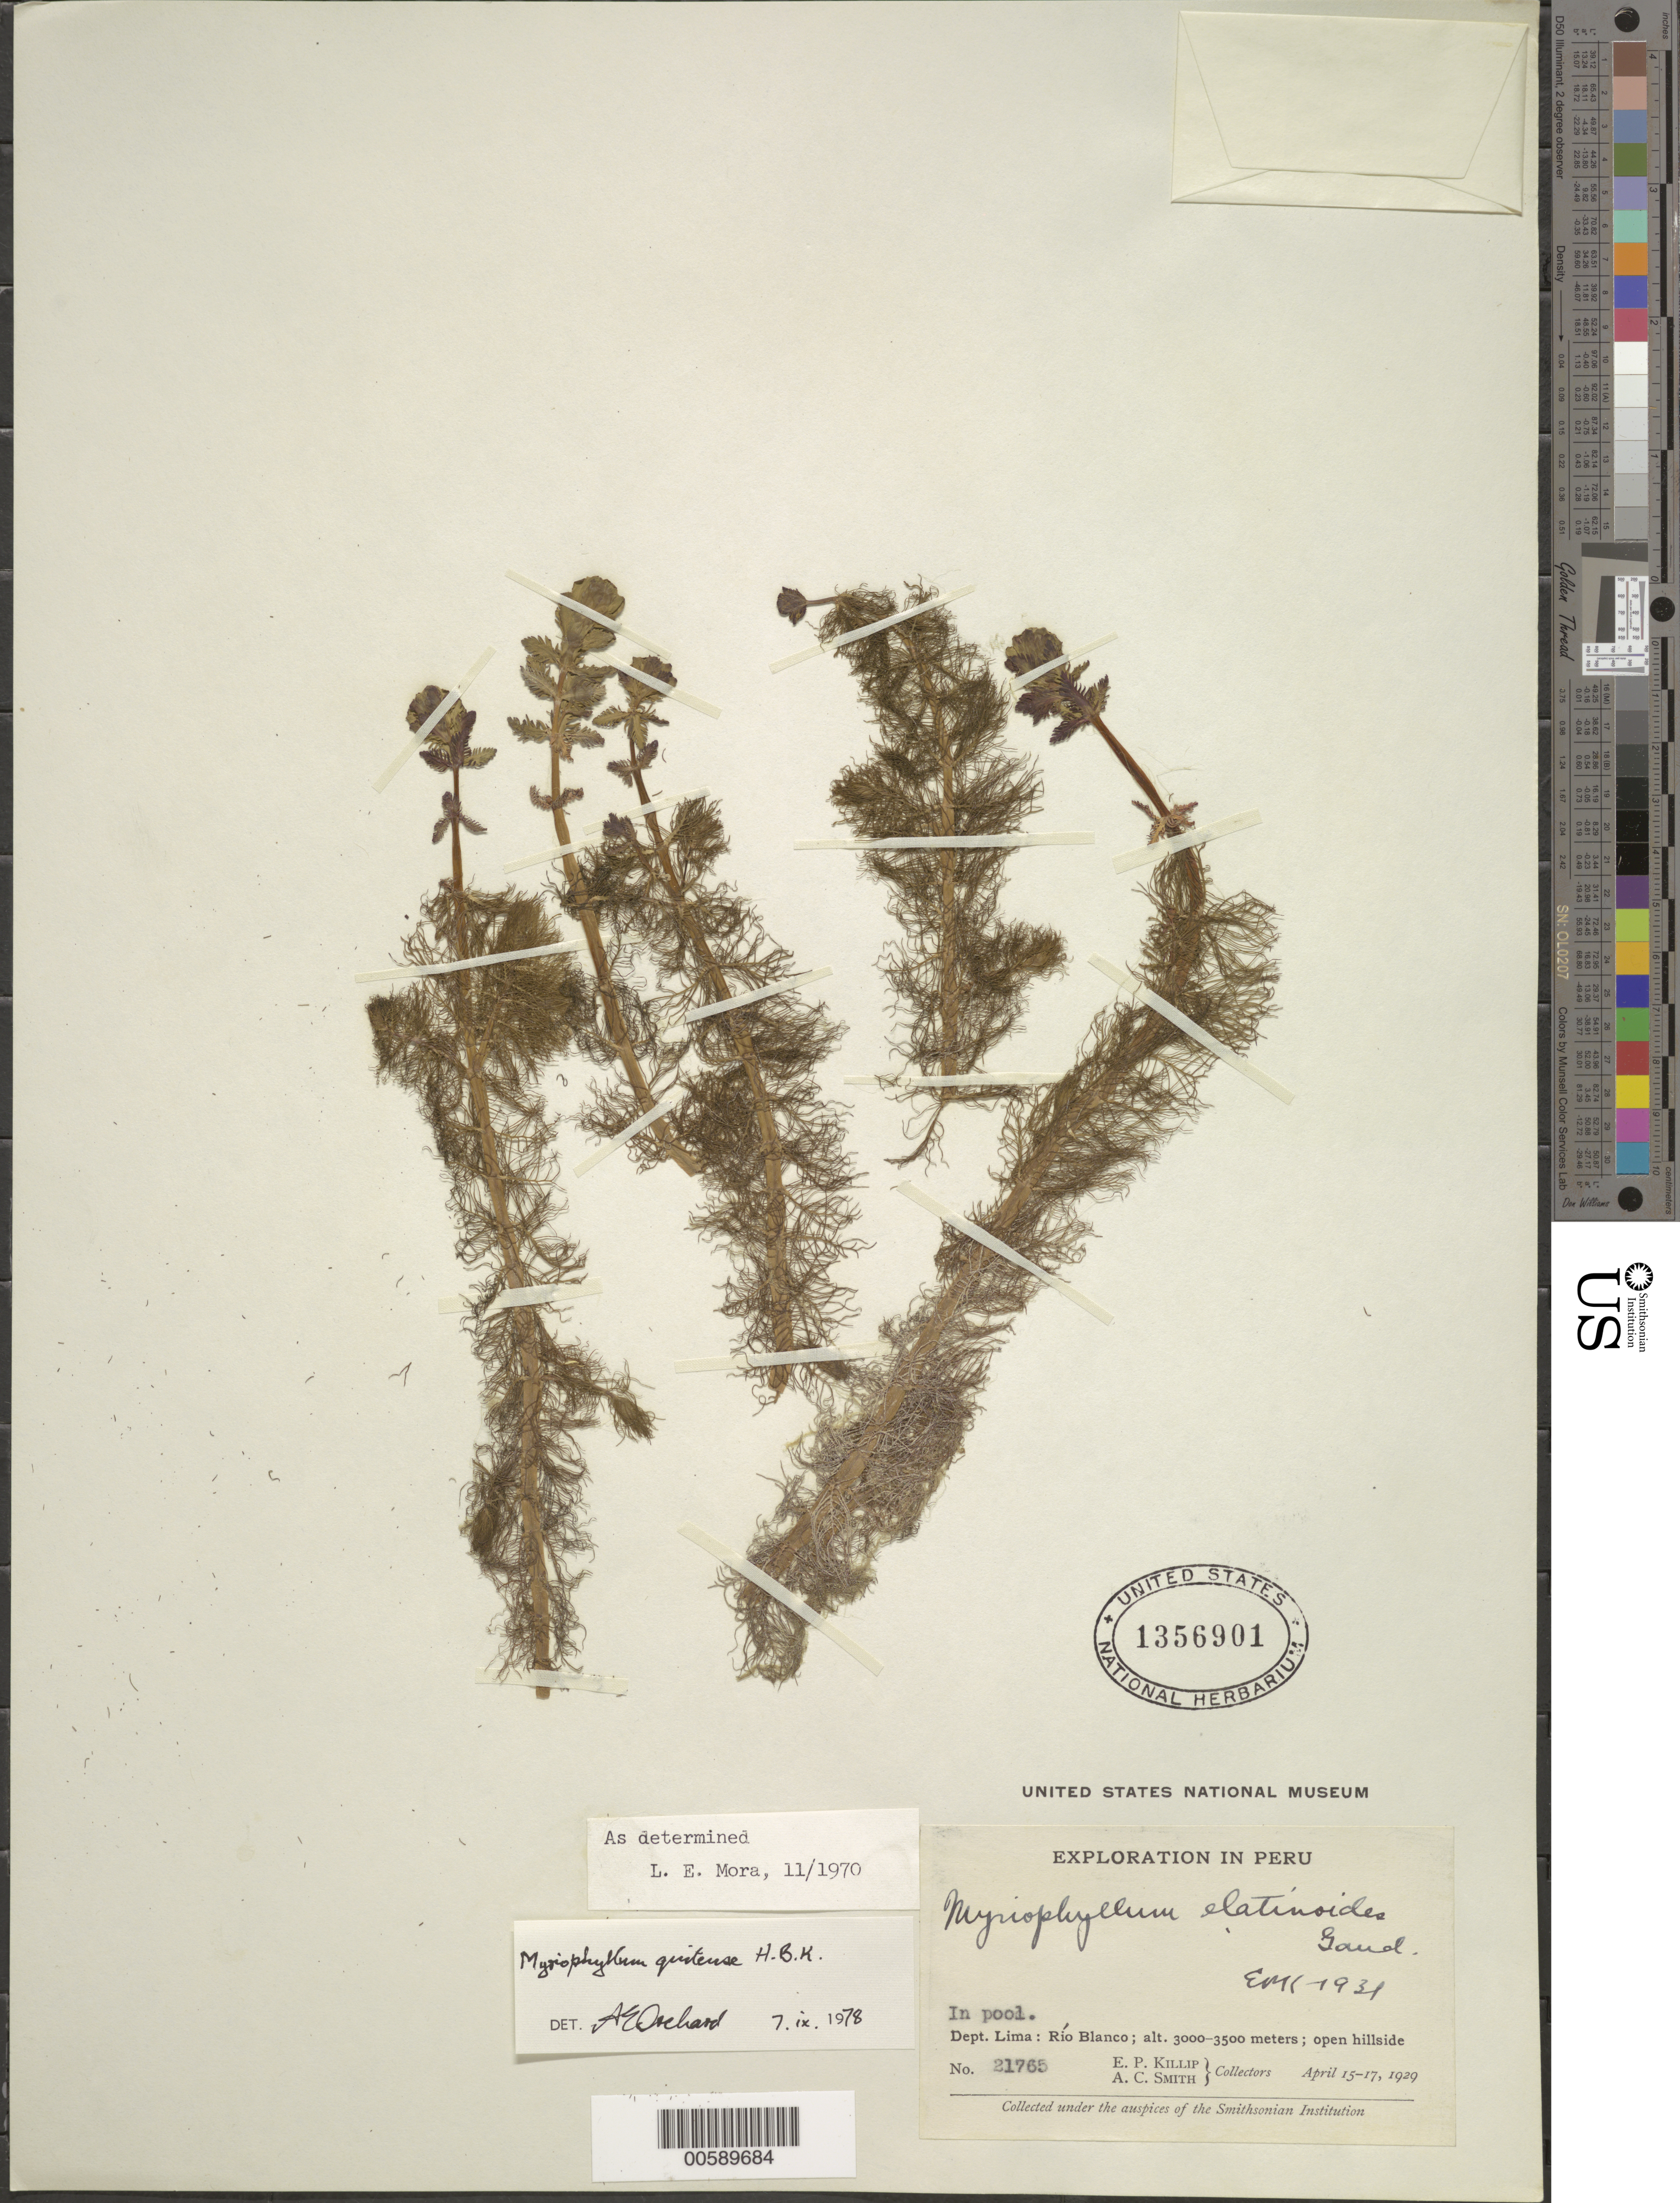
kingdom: Plantae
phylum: Tracheophyta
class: Magnoliopsida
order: Saxifragales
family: Haloragaceae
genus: Myriophyllum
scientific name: Myriophyllum quitense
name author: Kunth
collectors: E. P. Killip & A. C. Smith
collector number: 21765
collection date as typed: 15 Apr 1929 to 17 Apr 1929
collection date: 1929-04-15/1929-04-17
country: Peru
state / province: Lima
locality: Rio Blanco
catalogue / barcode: US 1356901